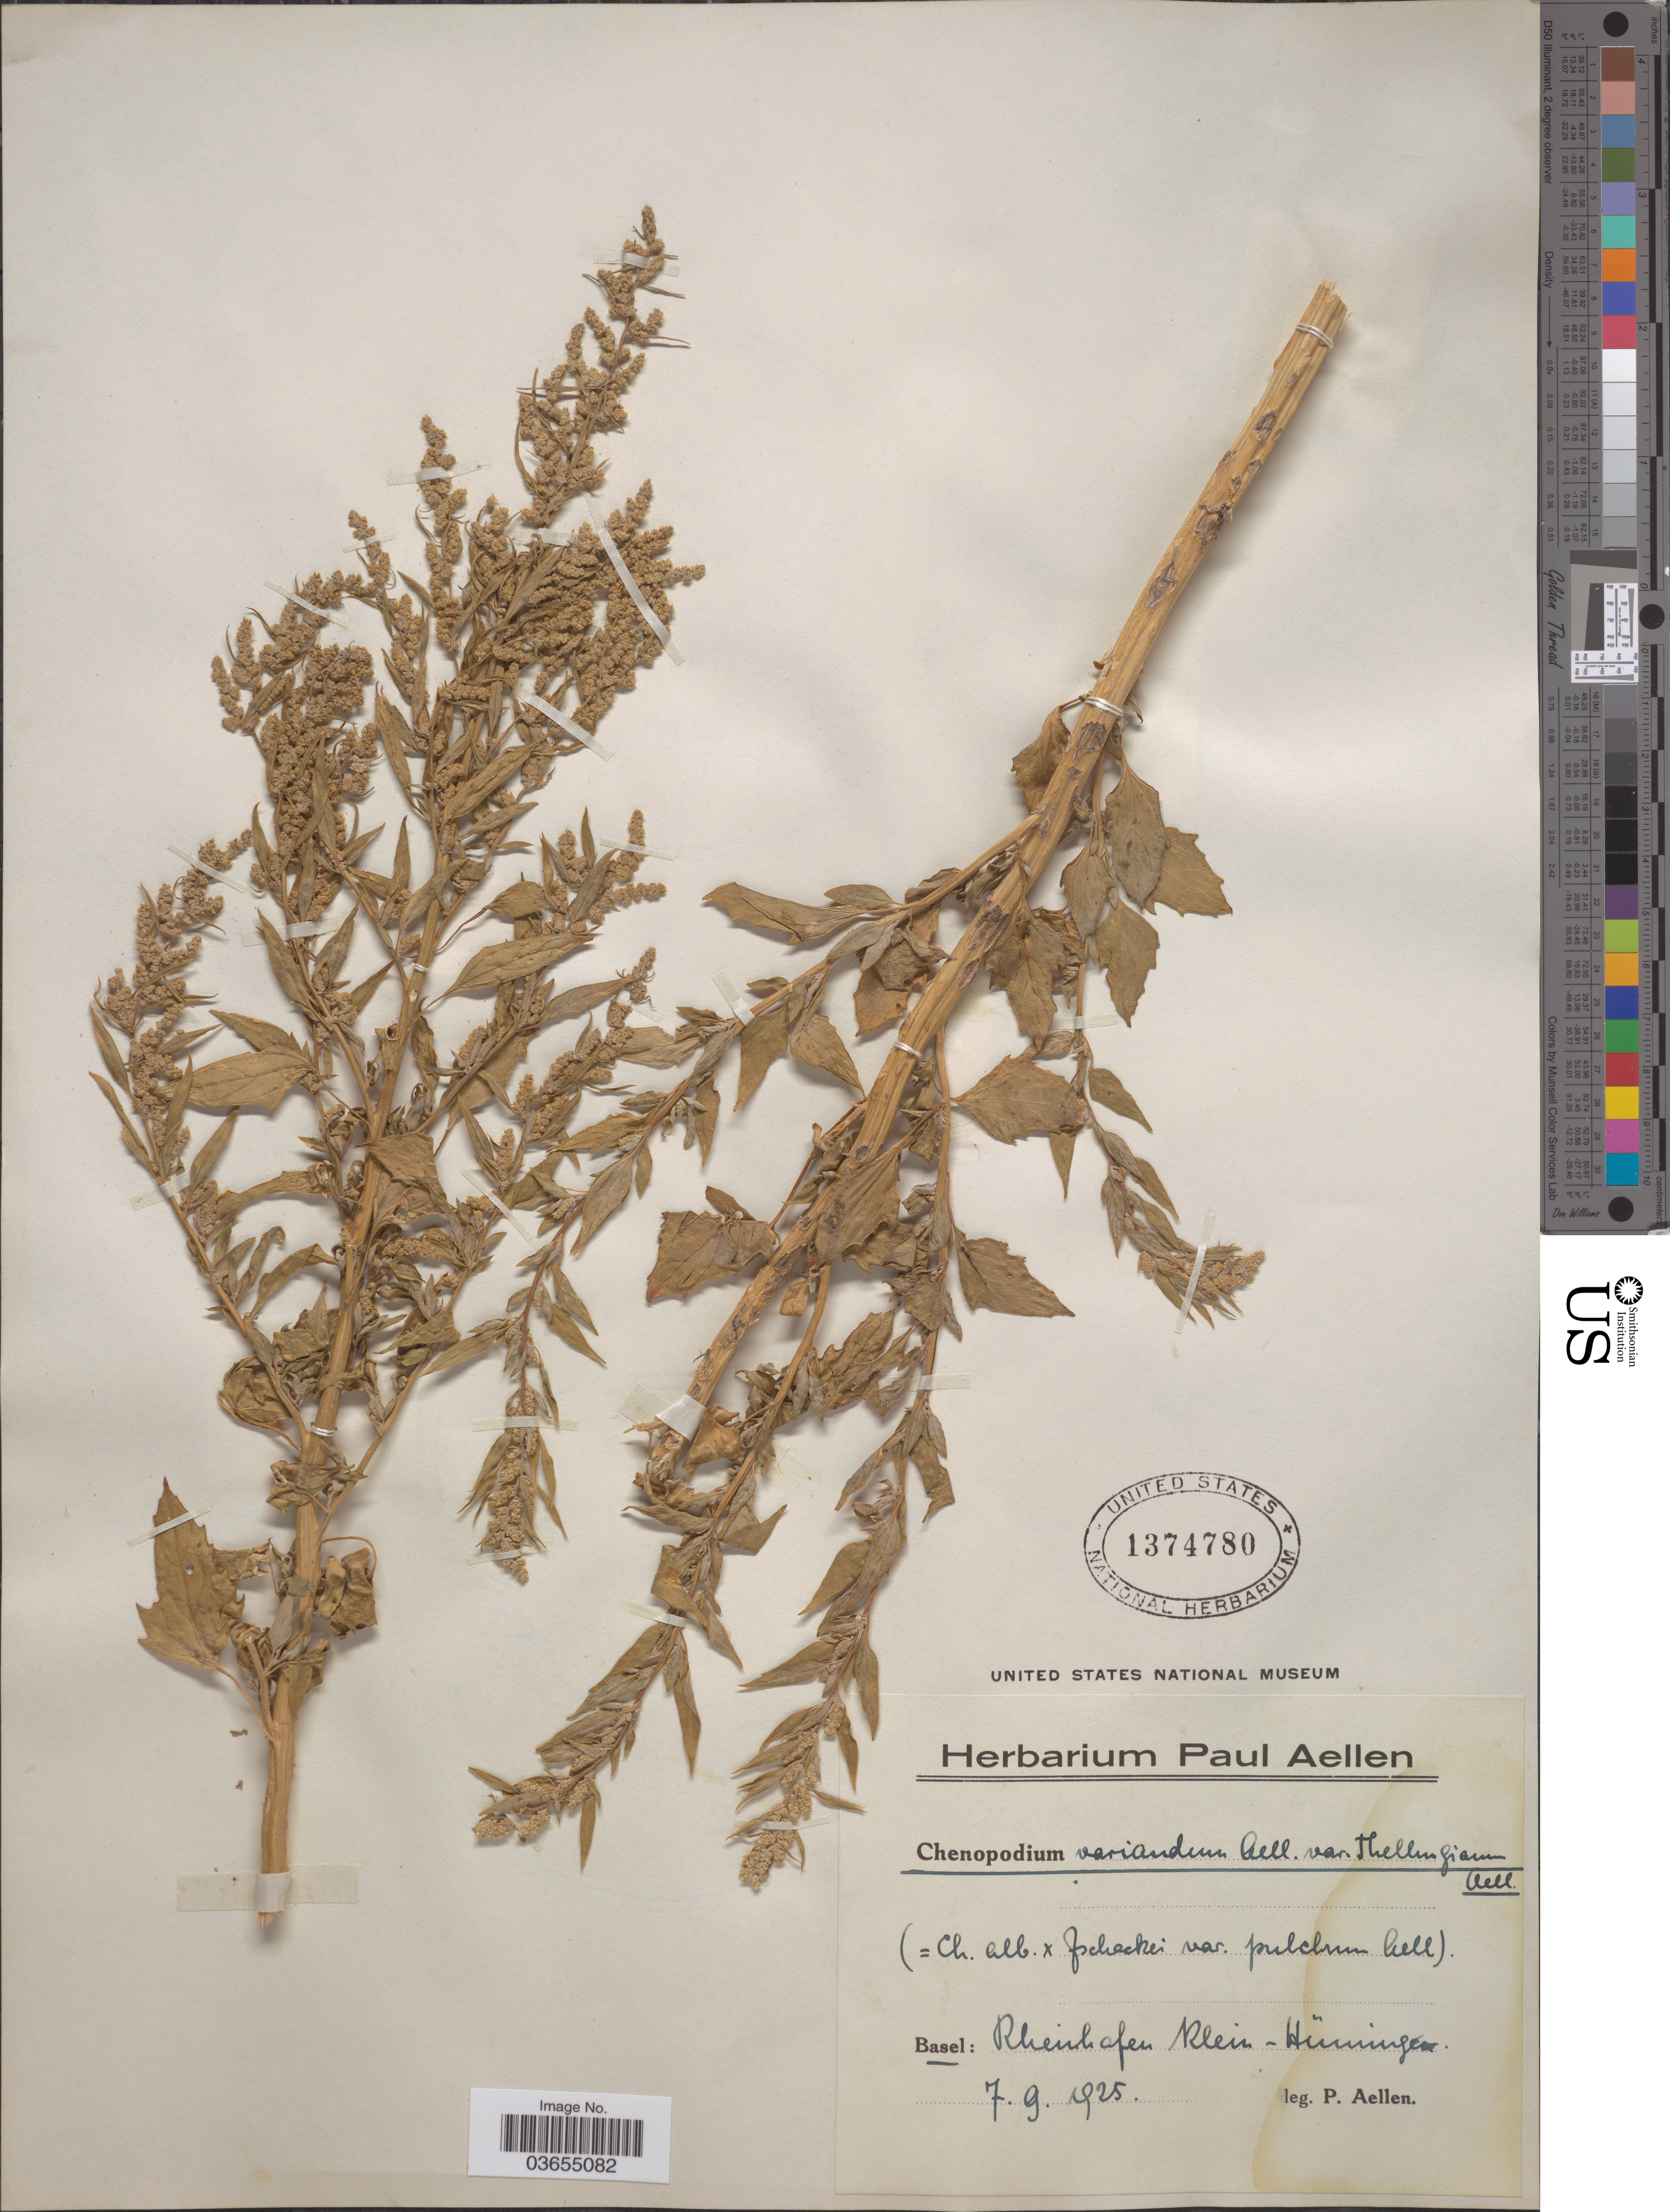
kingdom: Plantae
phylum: Tracheophyta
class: Magnoliopsida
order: Caryophyllales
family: Amaranthaceae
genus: Chenopodium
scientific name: Chenopodium variandum var. thellungianum Aellen var. nov. ined.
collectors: P. Aellen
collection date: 1925-09-07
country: Switzerland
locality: Basel: Rheinhafen Klein-Hüningen.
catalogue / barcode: US 1374780